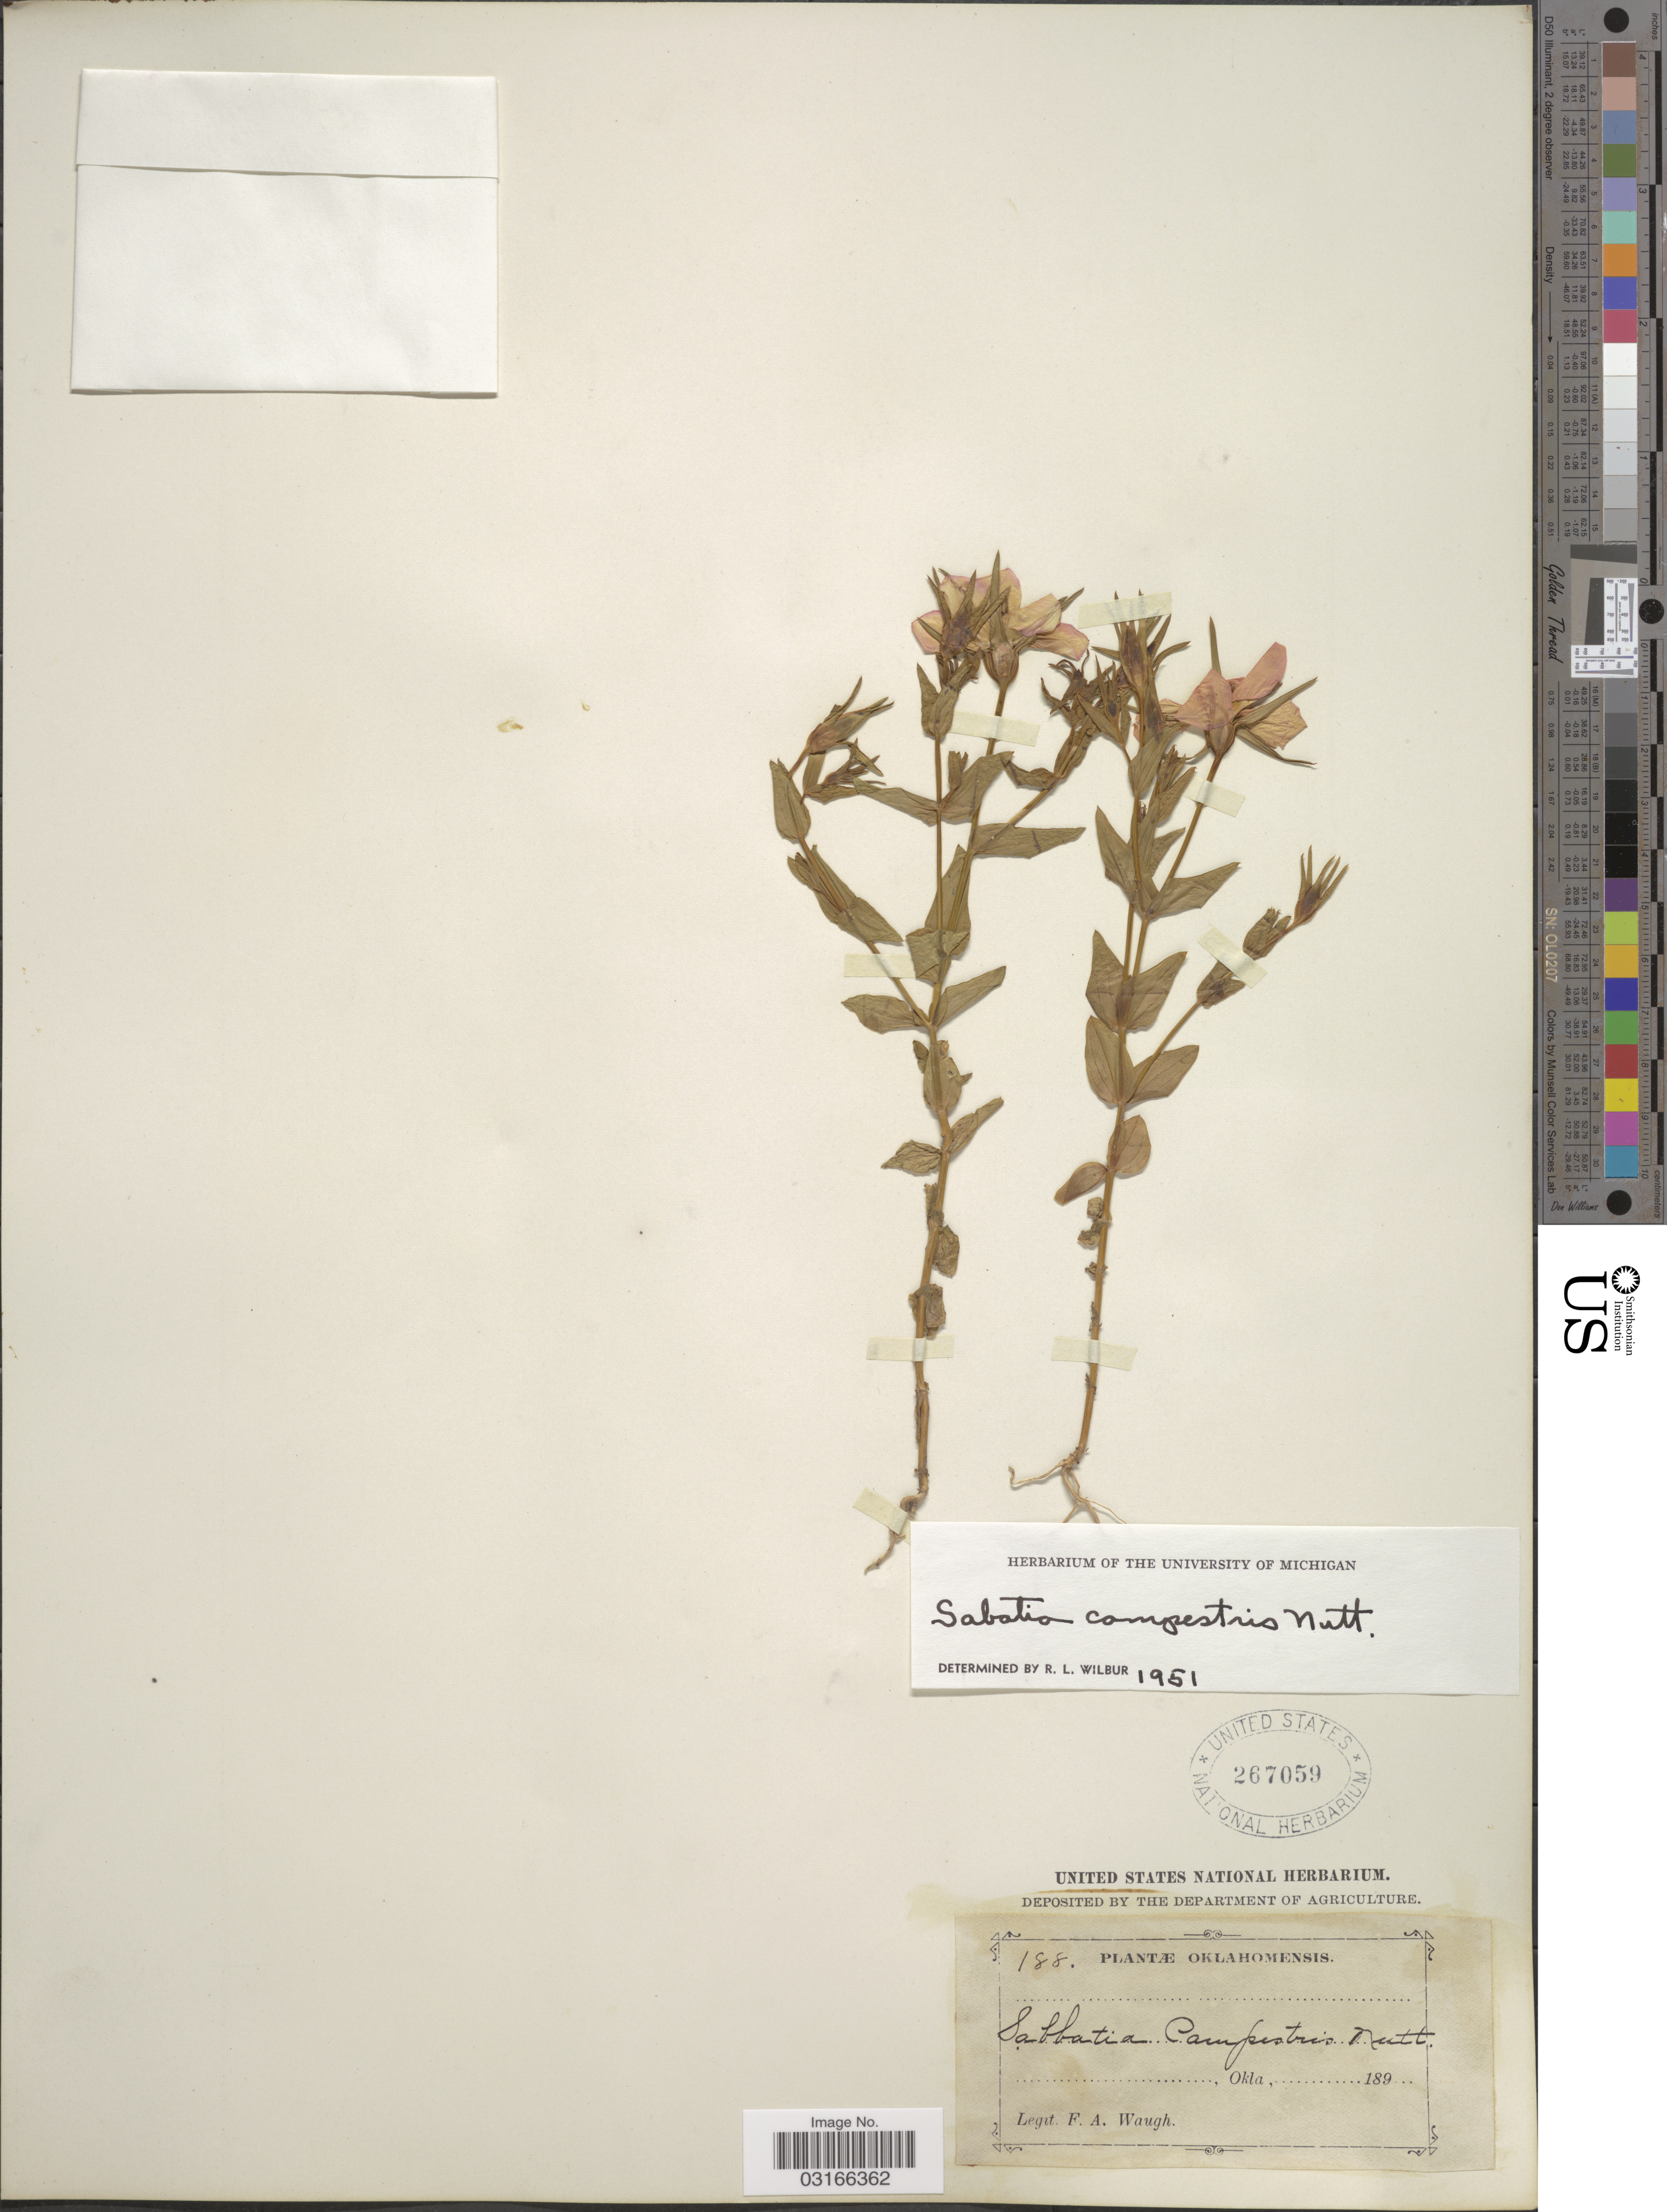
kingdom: Plantae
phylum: Tracheophyta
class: Magnoliopsida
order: Gentianales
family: Gentianaceae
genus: Sabatia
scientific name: Sabatia campestris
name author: Nutt.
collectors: F. Waugh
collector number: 188?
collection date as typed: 189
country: United States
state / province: Oklahoma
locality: Oklahomensis.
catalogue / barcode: US 267059